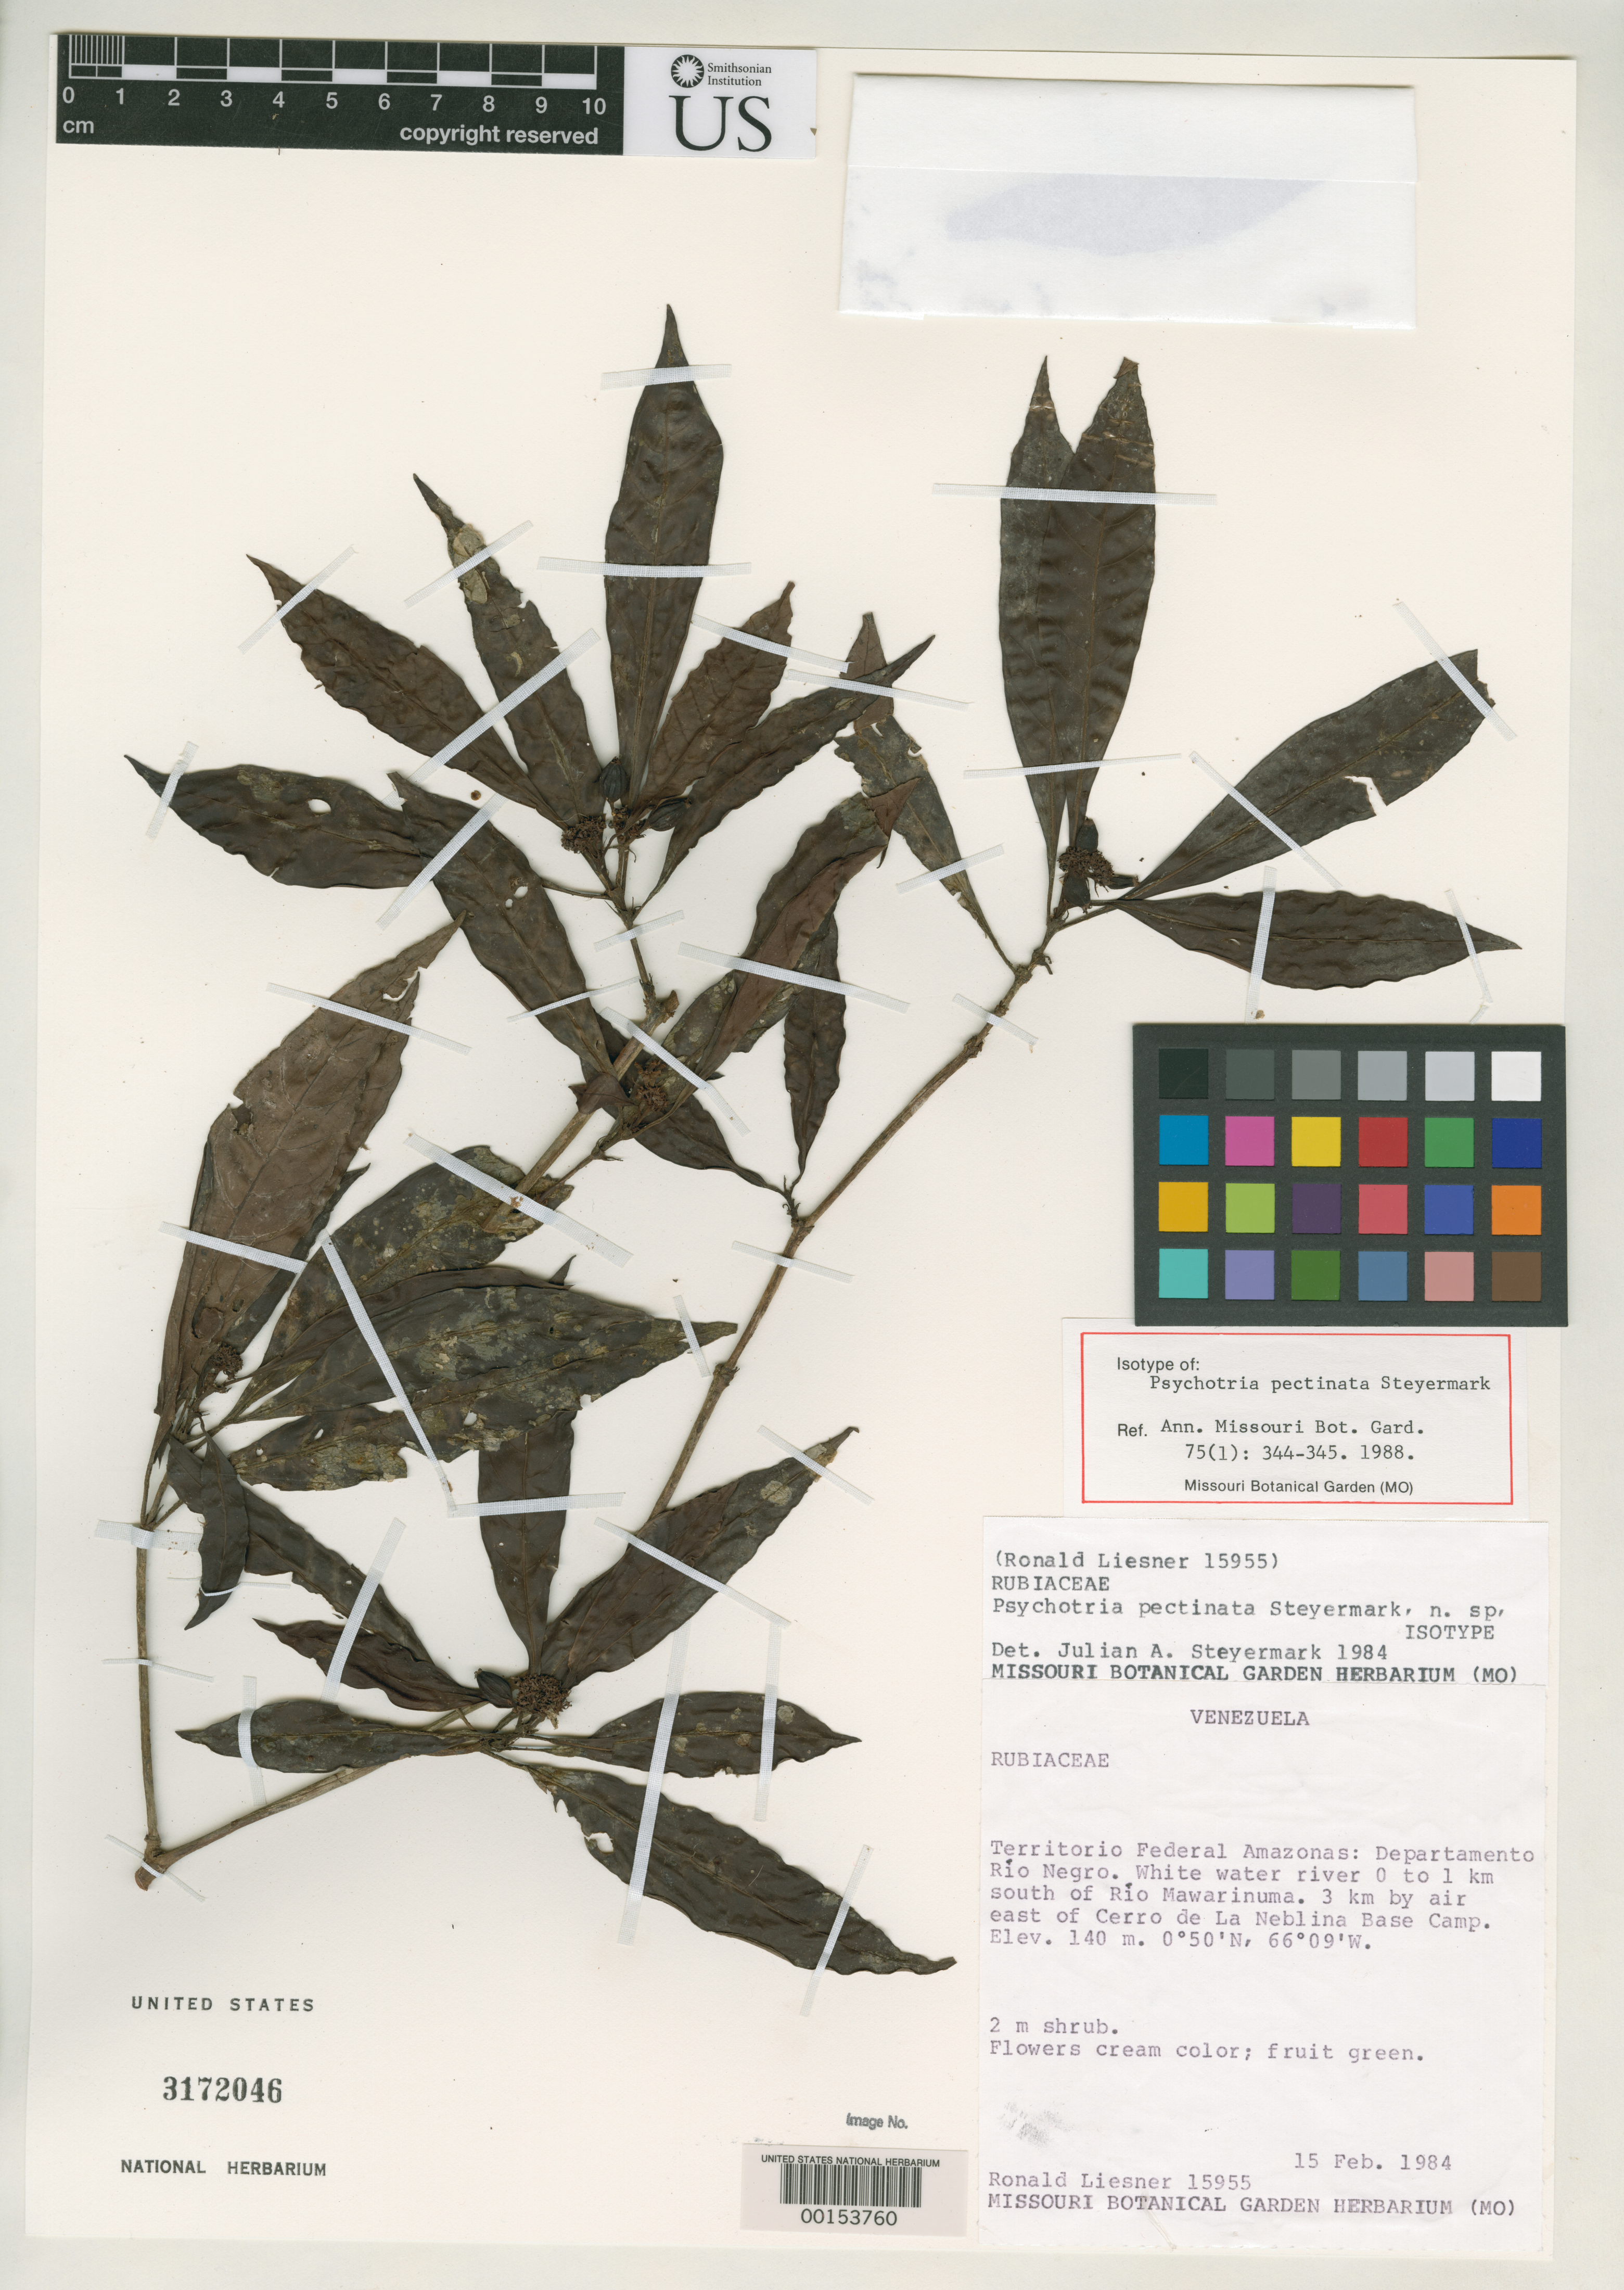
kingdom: Plantae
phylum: Tracheophyta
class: Magnoliopsida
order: Gentianales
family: Rubiaceae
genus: Psychotria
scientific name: Psychotria pectinata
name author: Steyerm.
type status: Isotype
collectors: R. L. Liesner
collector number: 15955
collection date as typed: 15 Feb 1984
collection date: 1984-02-15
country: Venezuela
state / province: Amazonas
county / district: Rio Negro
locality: White water tributary 0-1 km S of Rio Mawarinuma, 3 km by air SE of Cerro de La Neblina base camp.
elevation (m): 140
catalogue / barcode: US 3172046